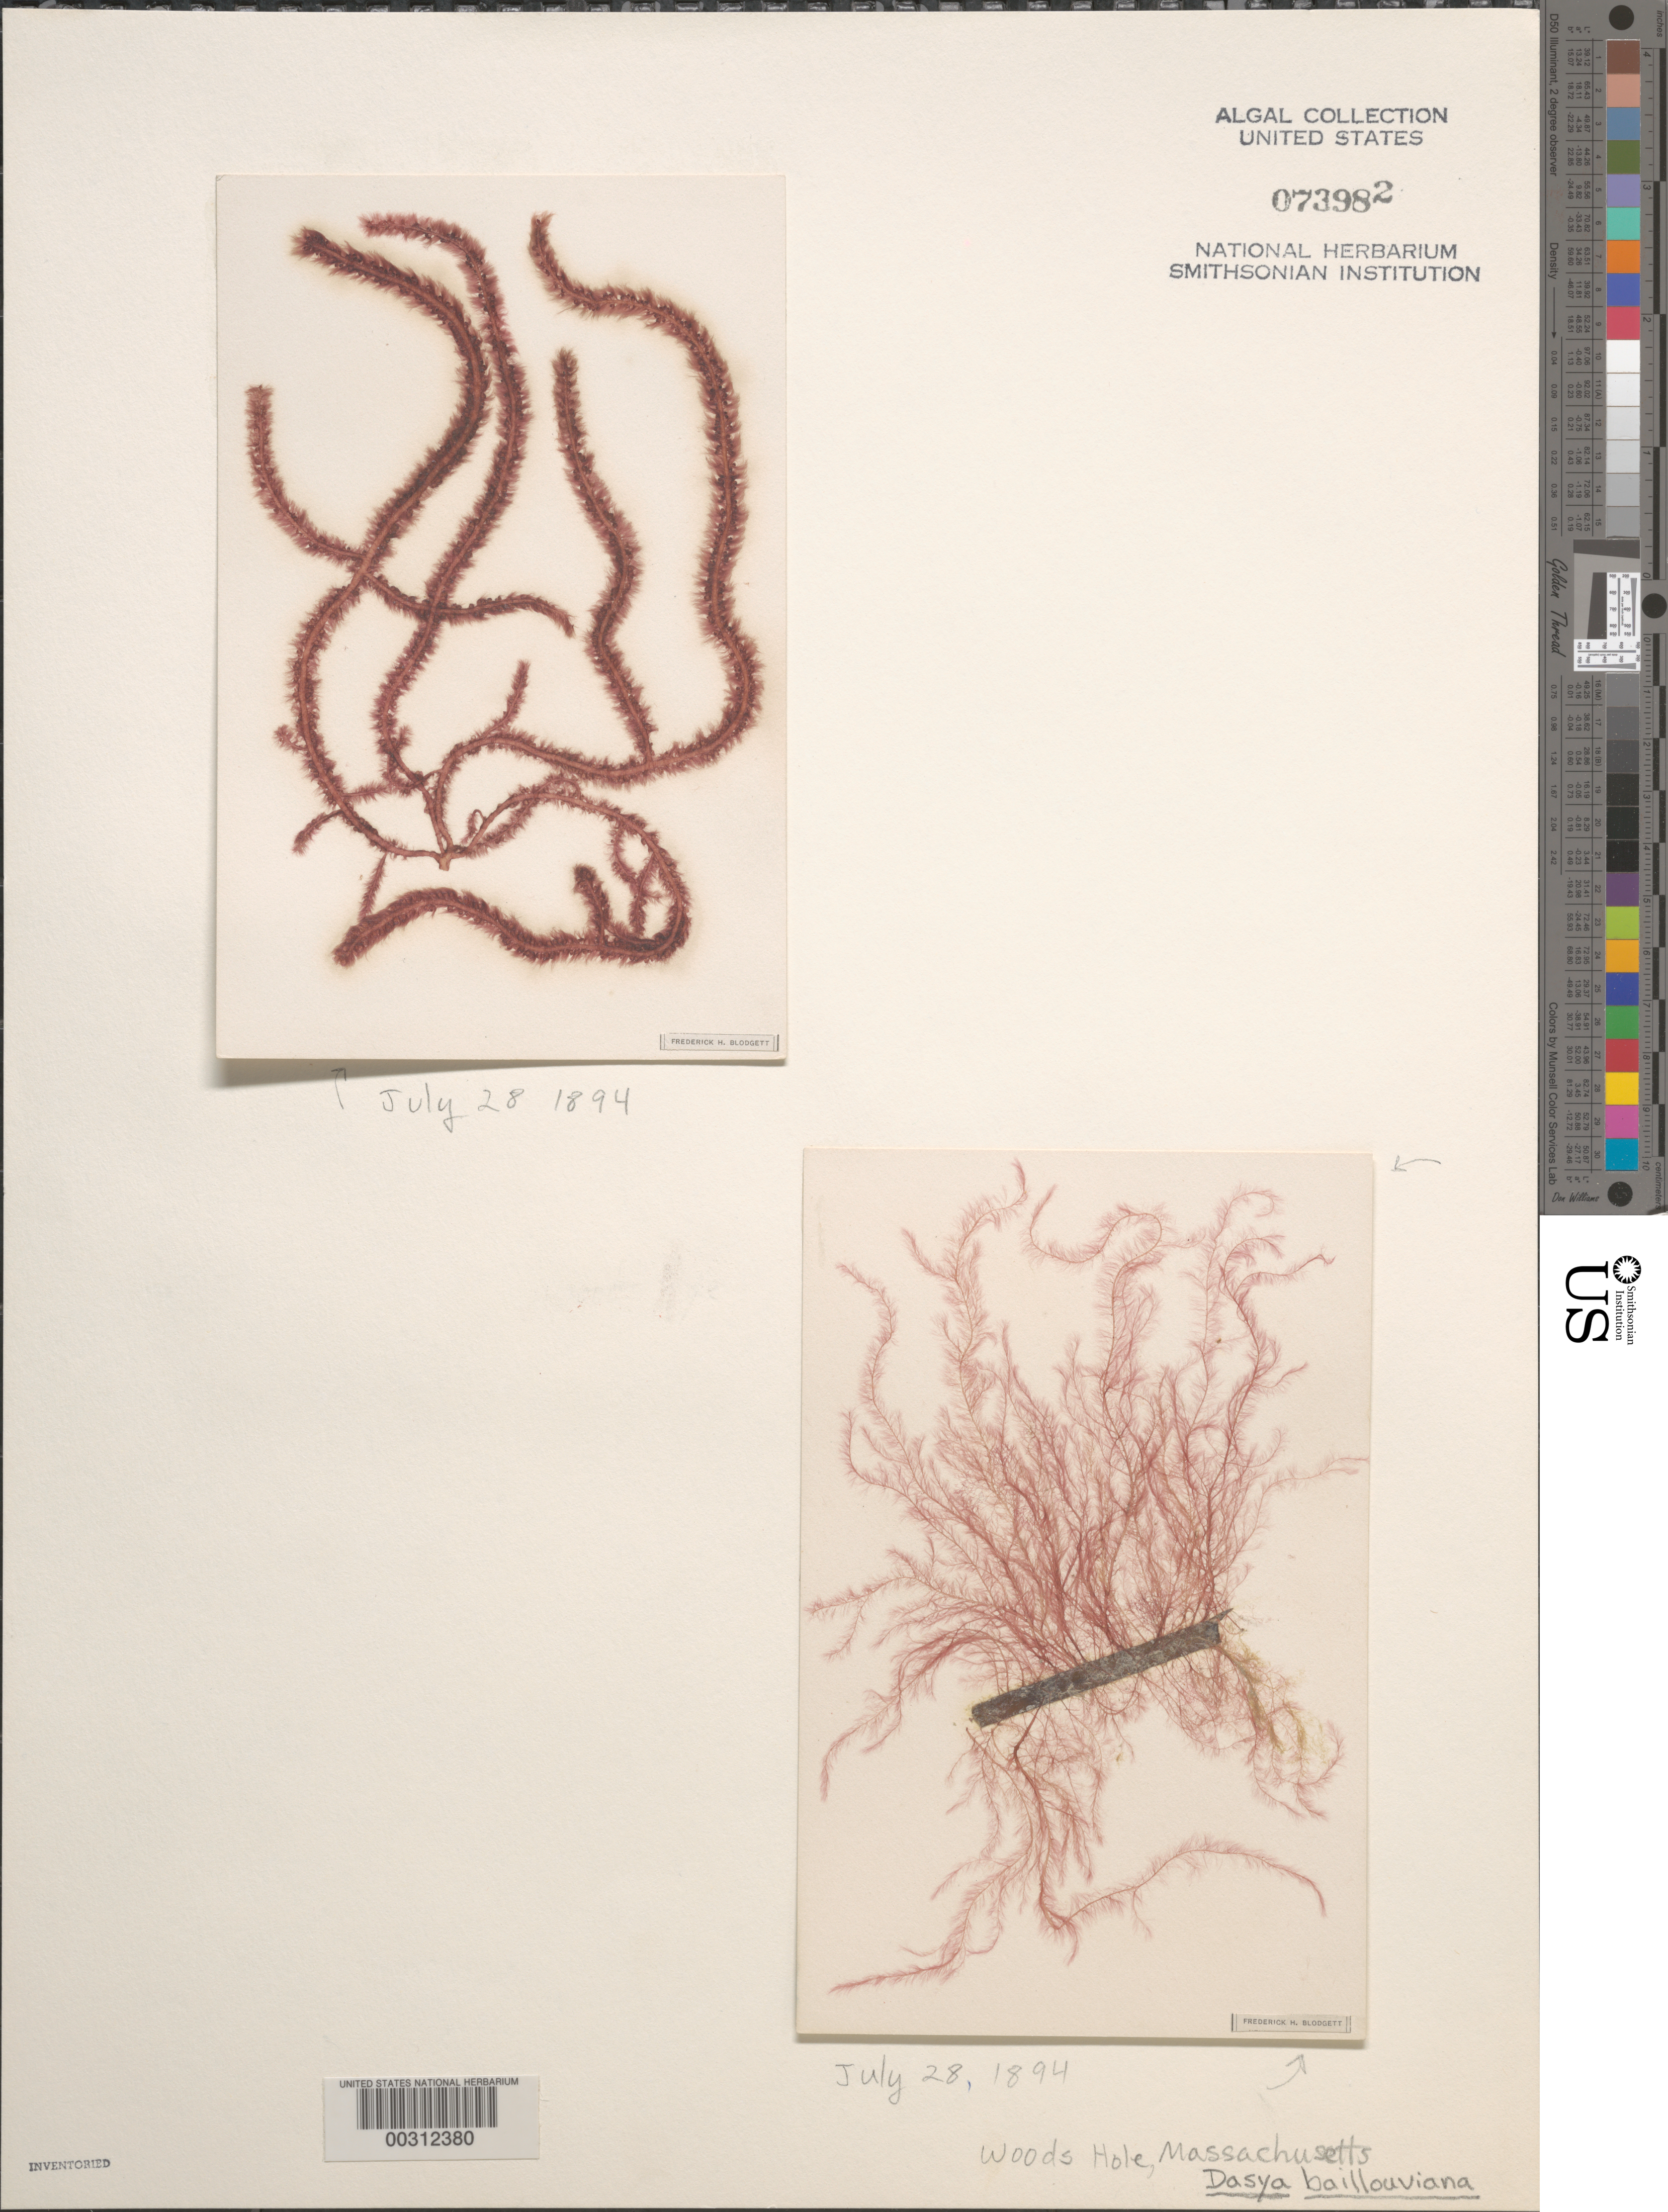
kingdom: Plantae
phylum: Rhodophyta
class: Florideophyceae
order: Ceramiales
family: Dasyaceae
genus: Dasya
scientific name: Dasya pedicellata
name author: (C. Agardh) C. Agardh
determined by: Algae name updating Project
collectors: F. H. Blodgett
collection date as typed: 28 Jul 1894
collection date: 1894-07-28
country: United States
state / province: Massachusetts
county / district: Barnstable County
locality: Woods Hole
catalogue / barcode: US 73982